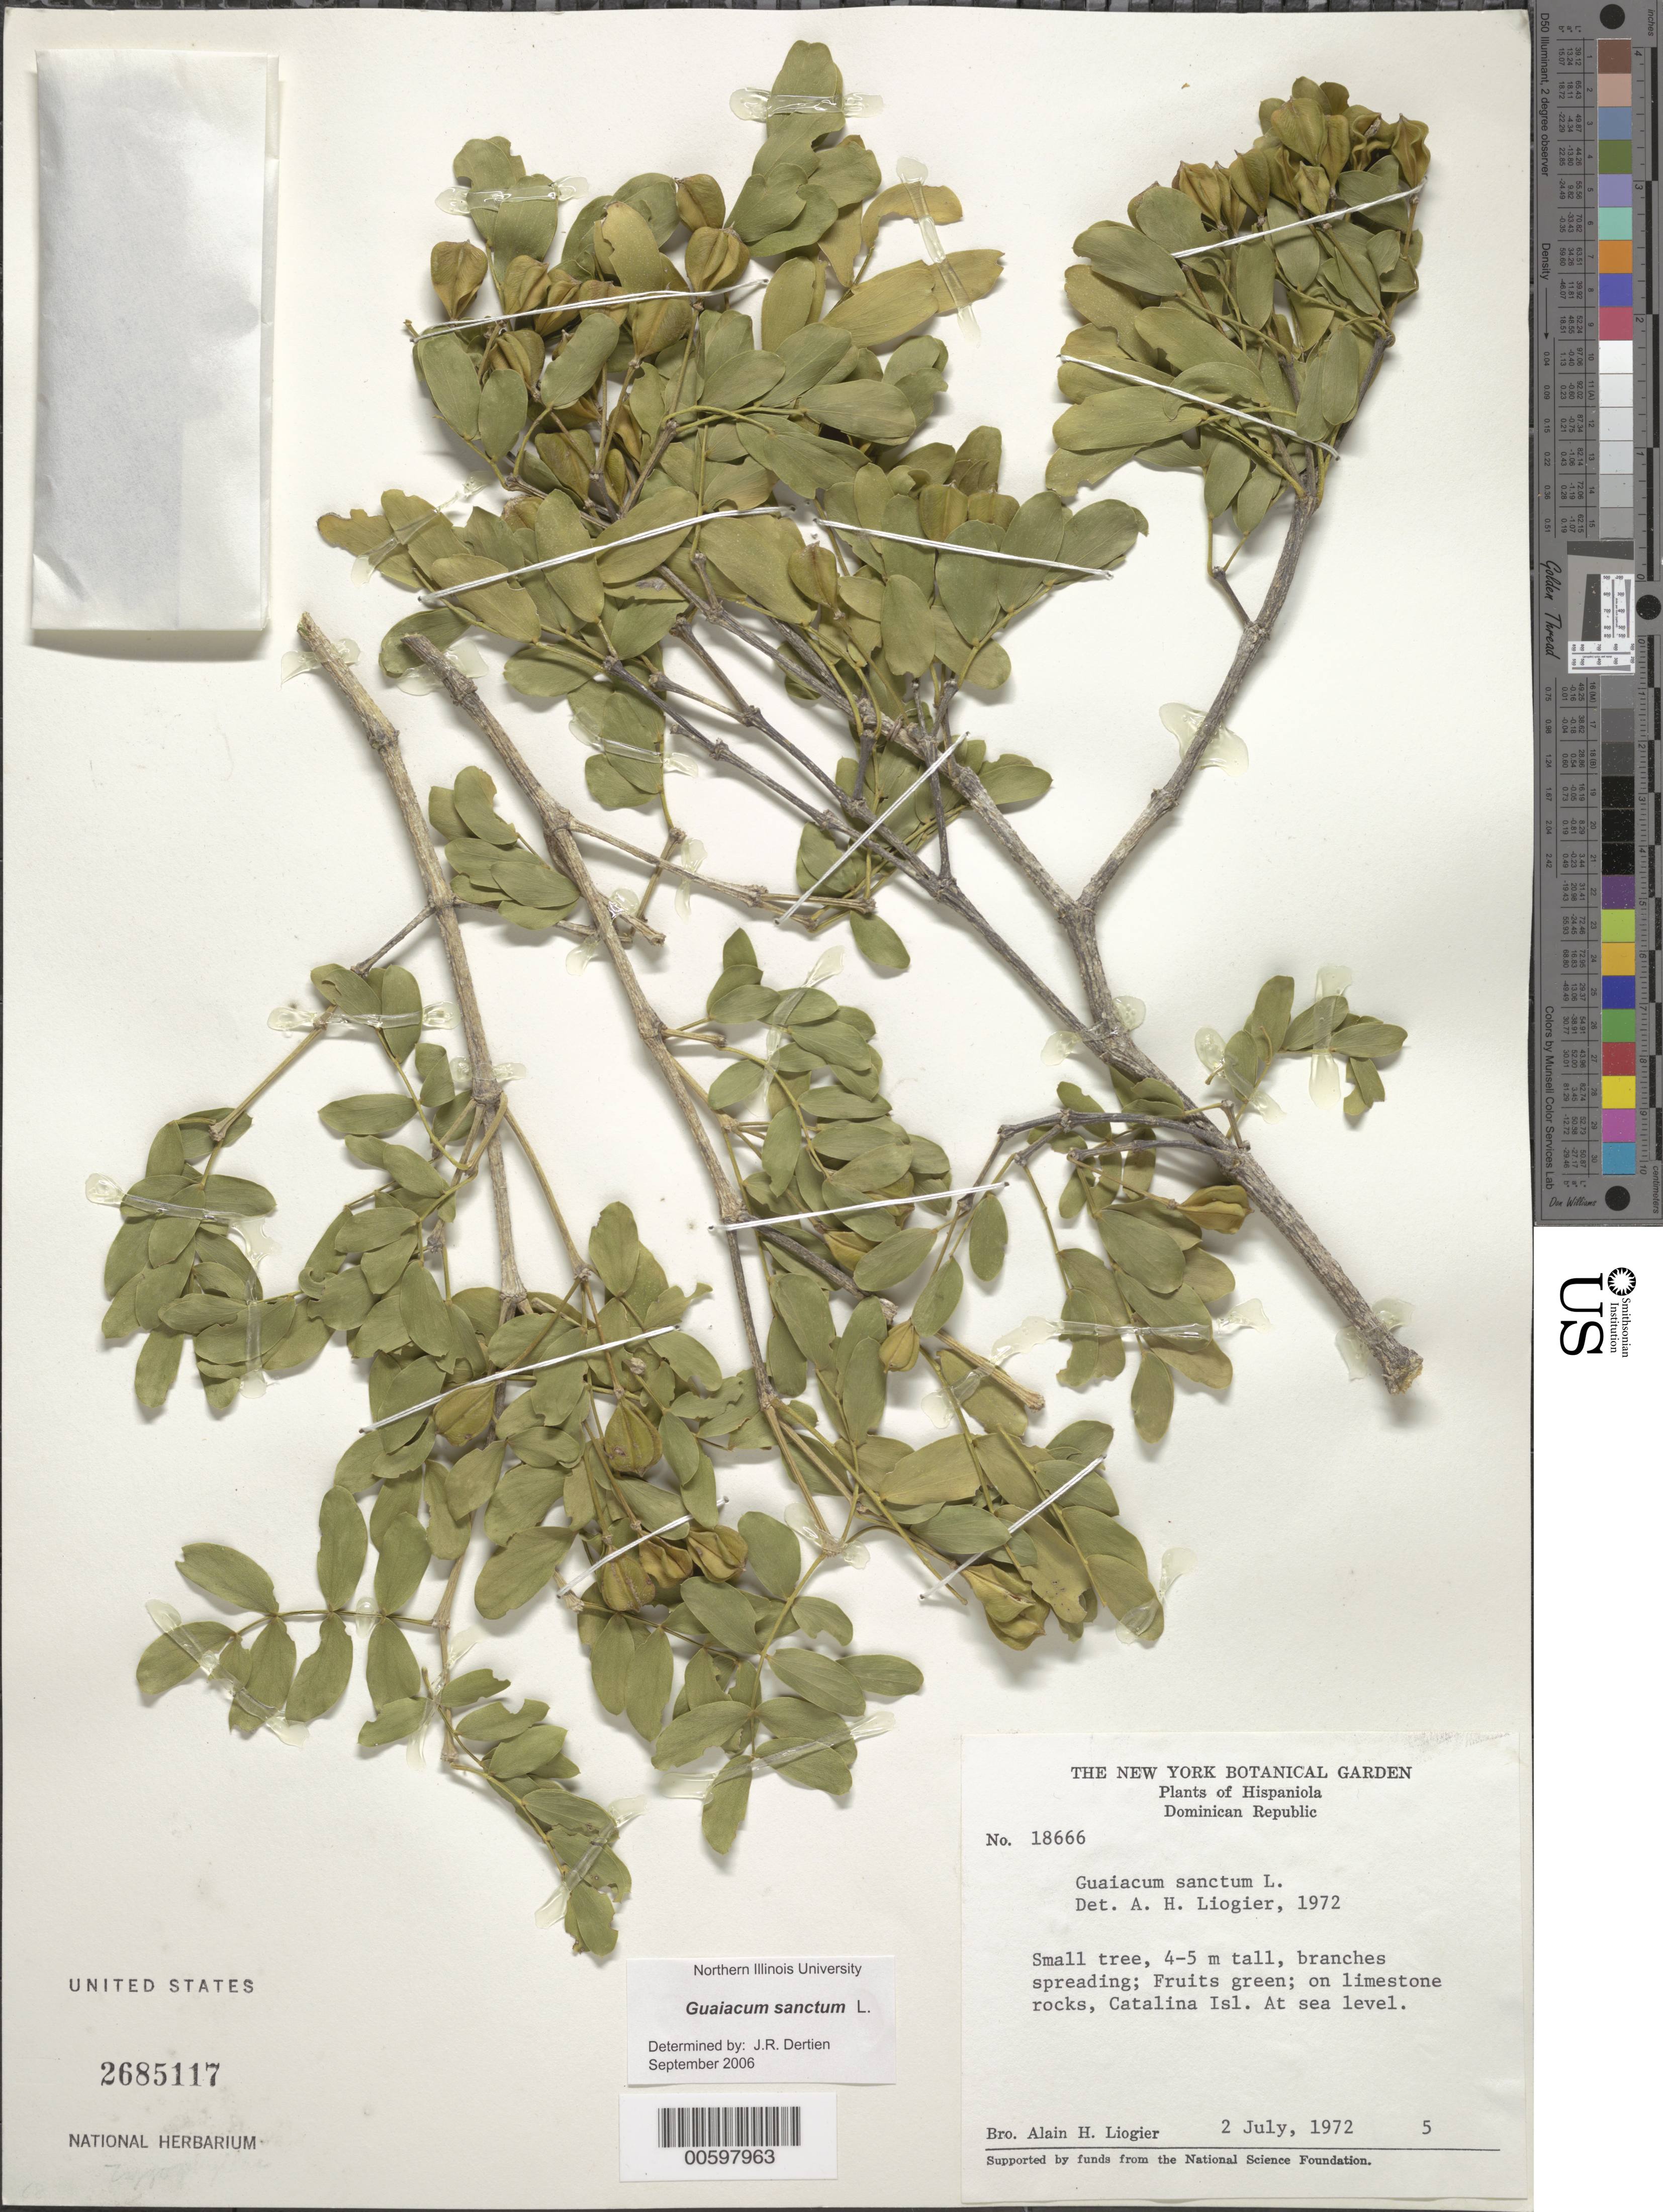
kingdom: Plantae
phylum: Tracheophyta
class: Magnoliopsida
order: Zygophyllales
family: Zygophyllaceae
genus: Guaiacum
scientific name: Guaiacum sanctum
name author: L.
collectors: A. H. Liogier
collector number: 18666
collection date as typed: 02 Jul 1972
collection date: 1972-07-02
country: Dominican Republic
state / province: La Altagracia / La Romana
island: Hispaniola Island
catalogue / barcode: US 2685117